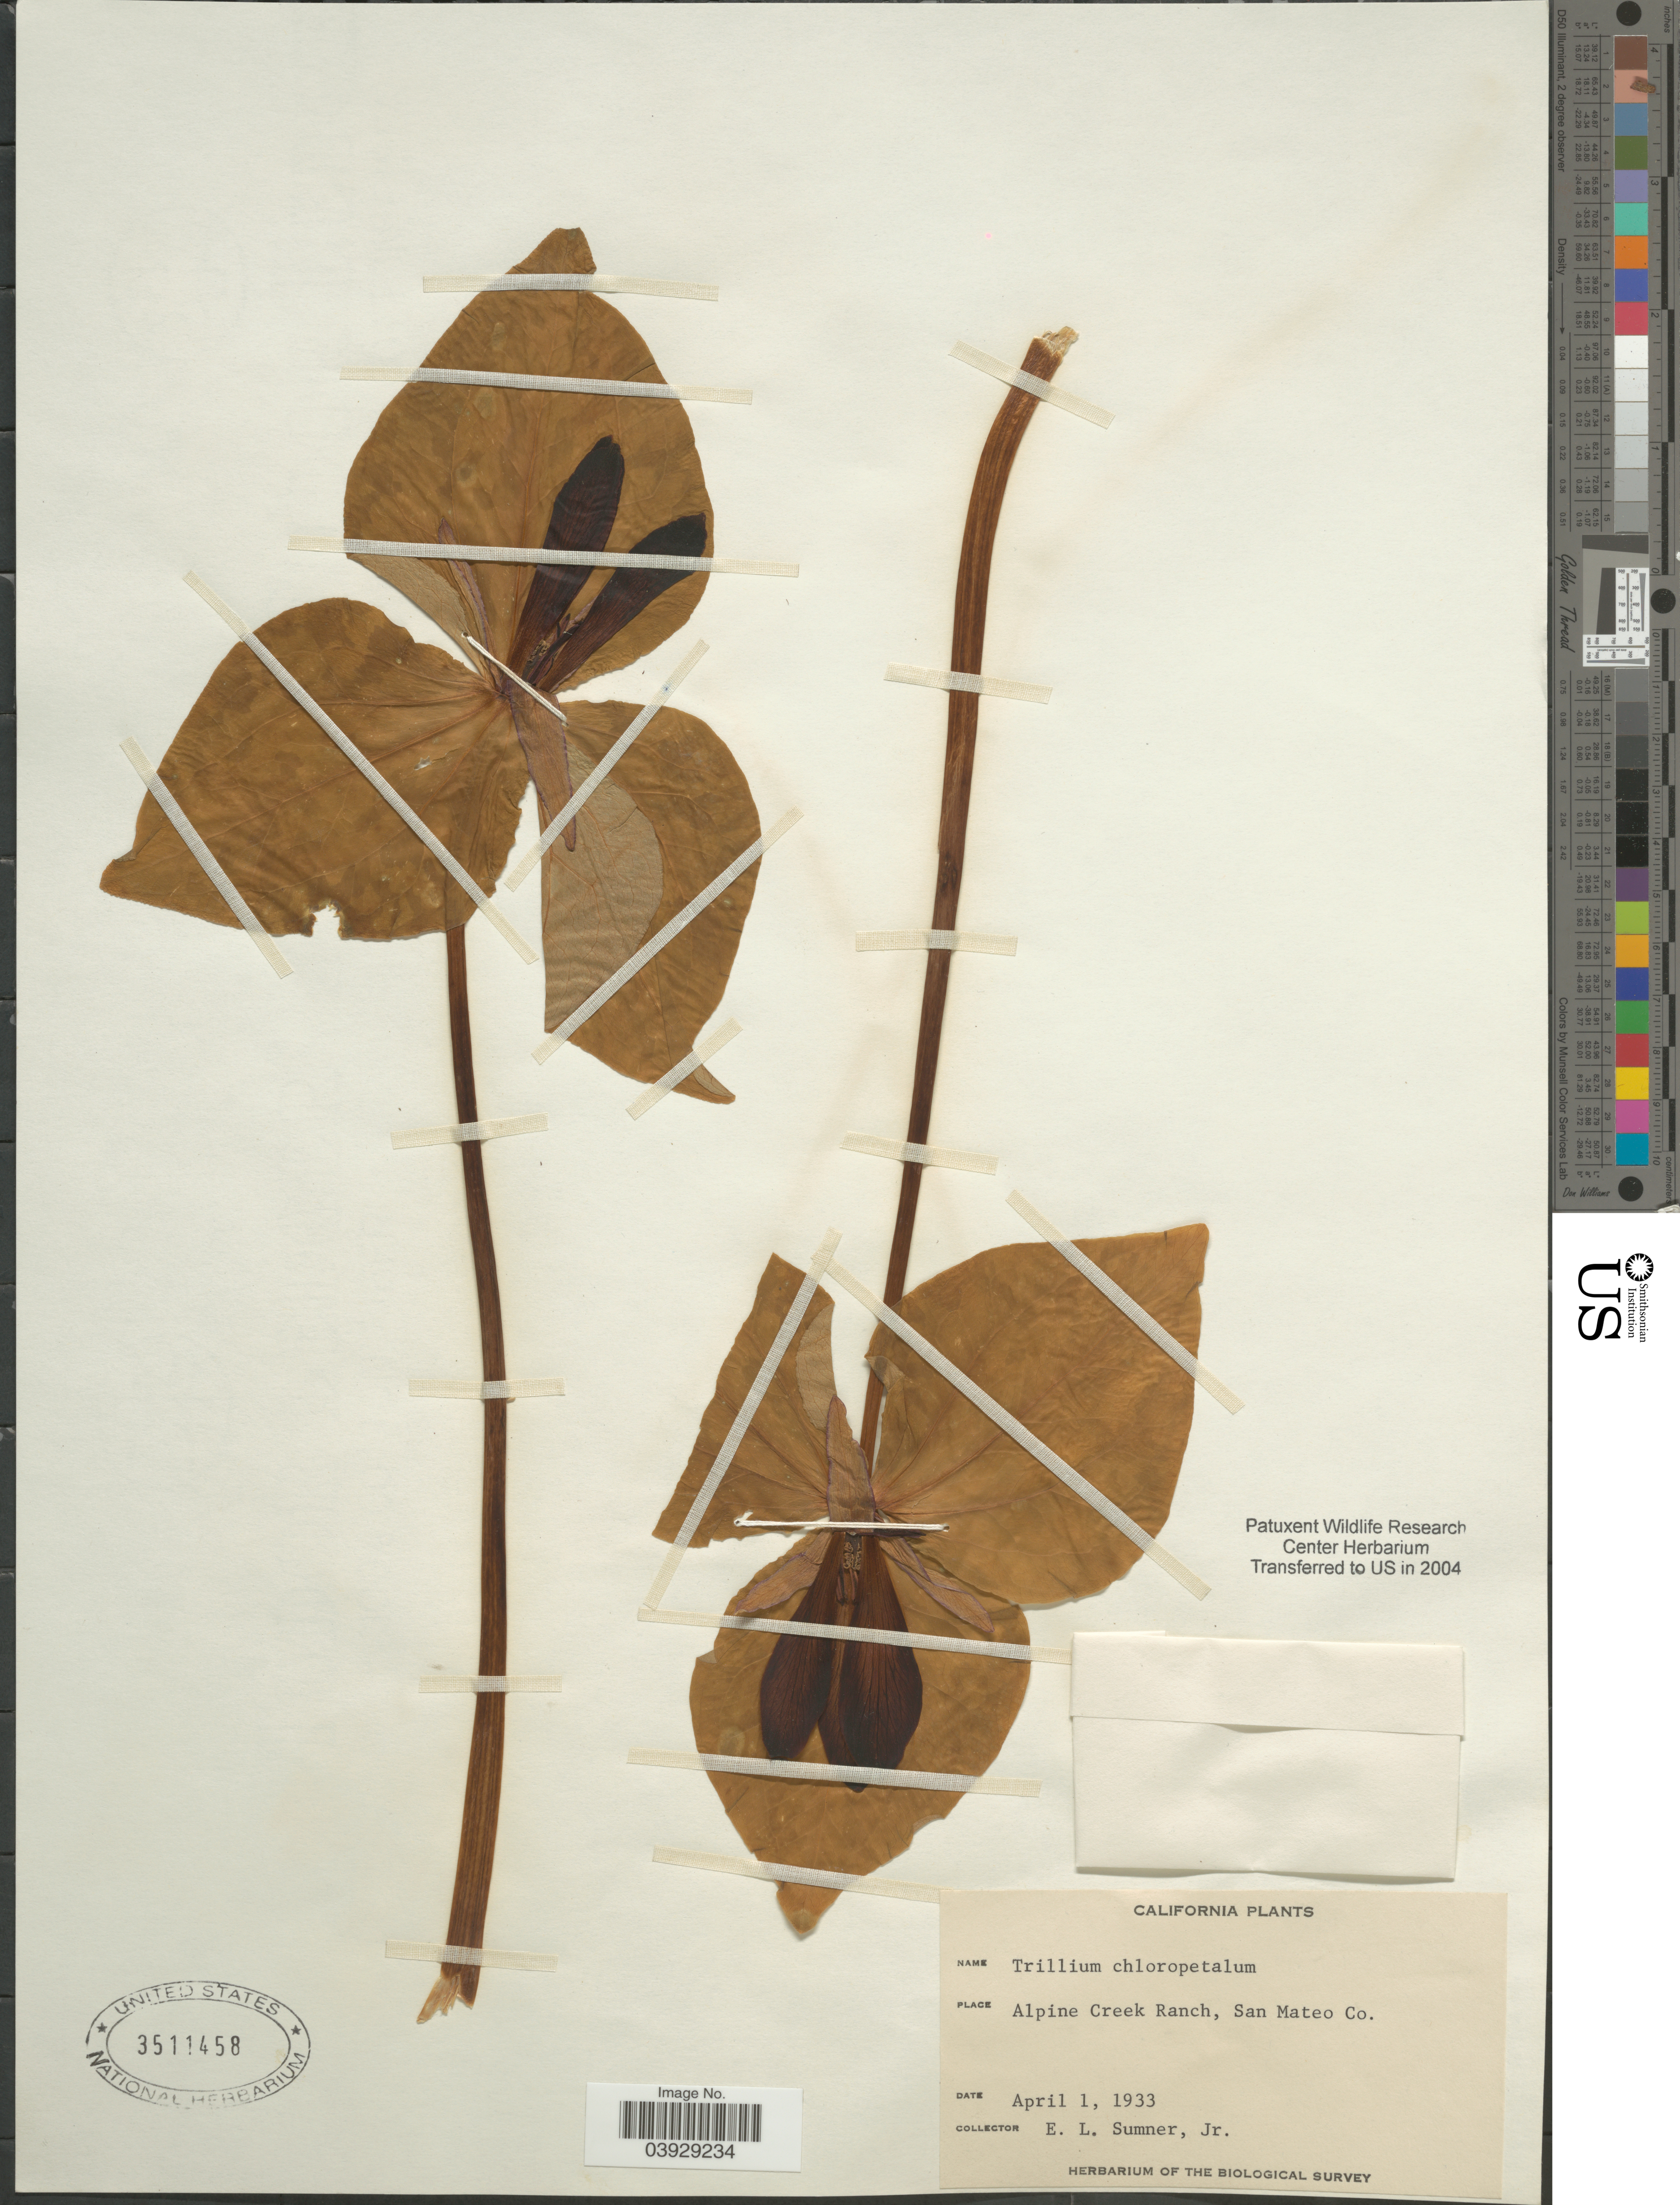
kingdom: Plantae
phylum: Tracheophyta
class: Liliopsida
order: Liliales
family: Melanthiaceae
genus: Trillium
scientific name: Trillium chloropetalum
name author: (Torr.) Howell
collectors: E. Sumner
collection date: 1933-04-01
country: United States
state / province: California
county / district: San Mateo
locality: Alpine Creek Ranch, San Mateo Co.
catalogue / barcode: US 3511458